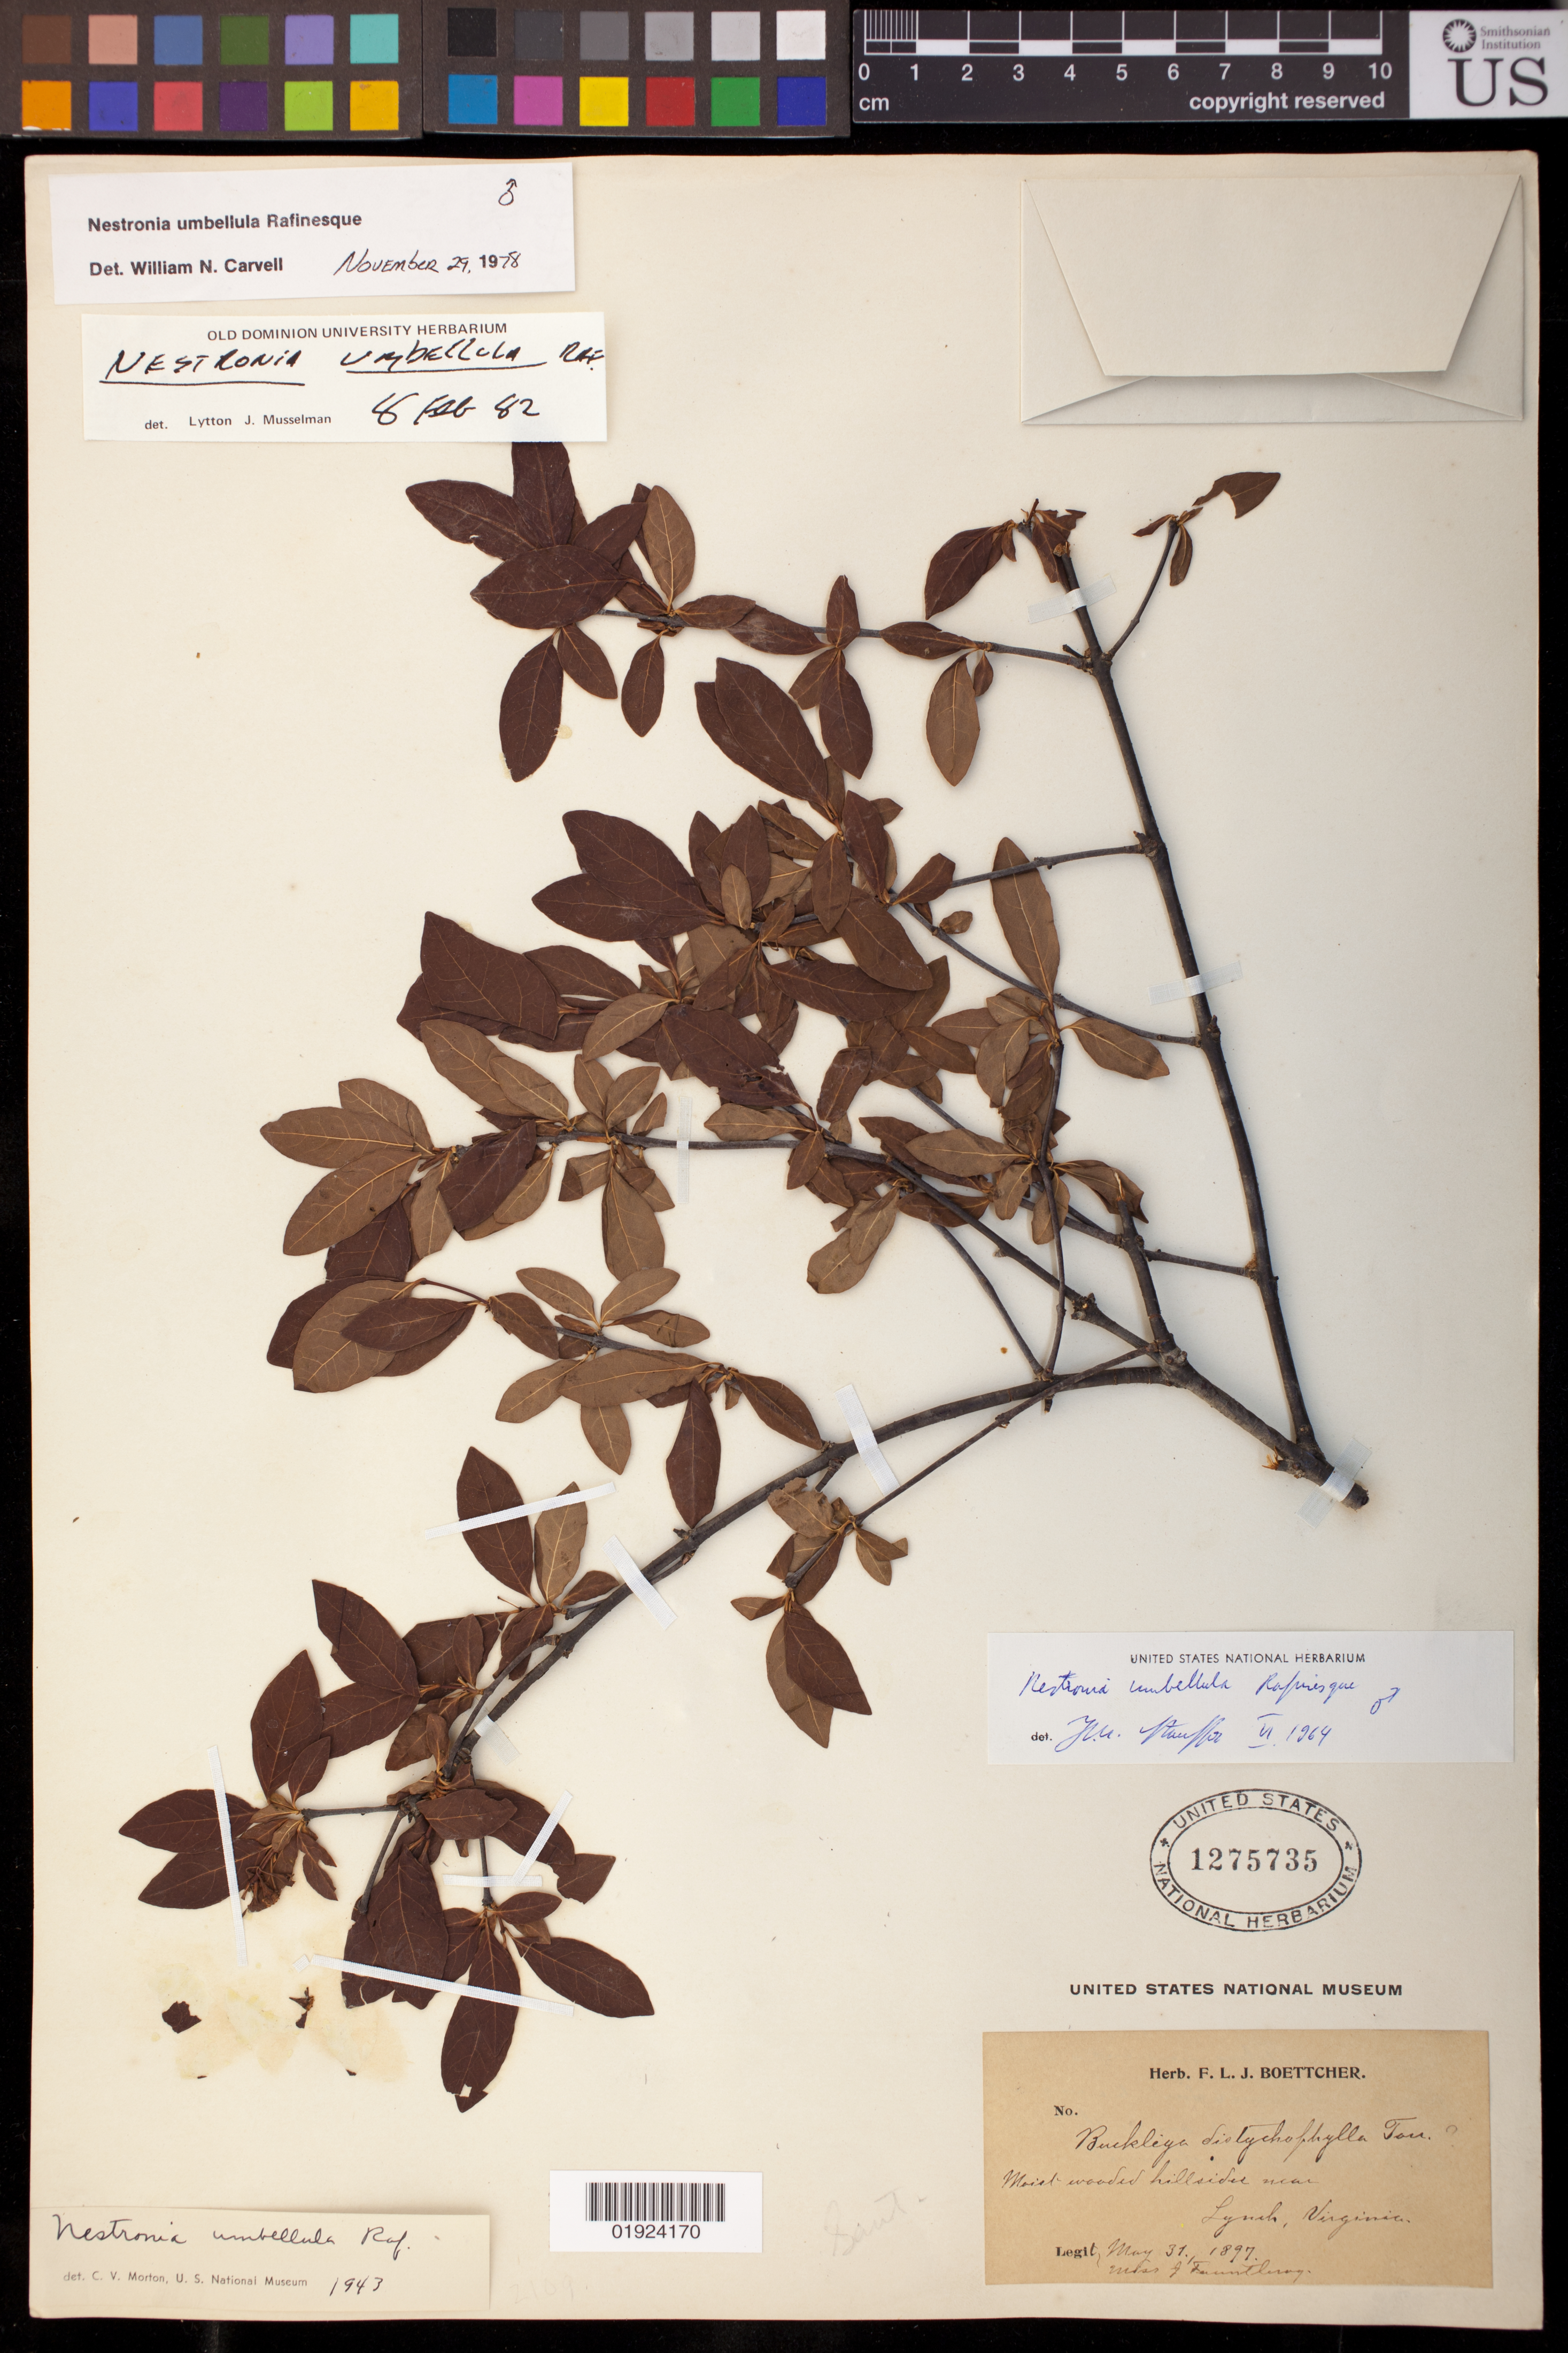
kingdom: Plantae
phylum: Tracheophyta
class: Magnoliopsida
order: Santalales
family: Santalaceae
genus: Nestronia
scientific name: Nestronia umbellula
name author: Raf.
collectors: J. Fauntleroy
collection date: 1897-05-31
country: United States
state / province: Virginia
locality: Near Lynch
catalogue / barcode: US 1275735